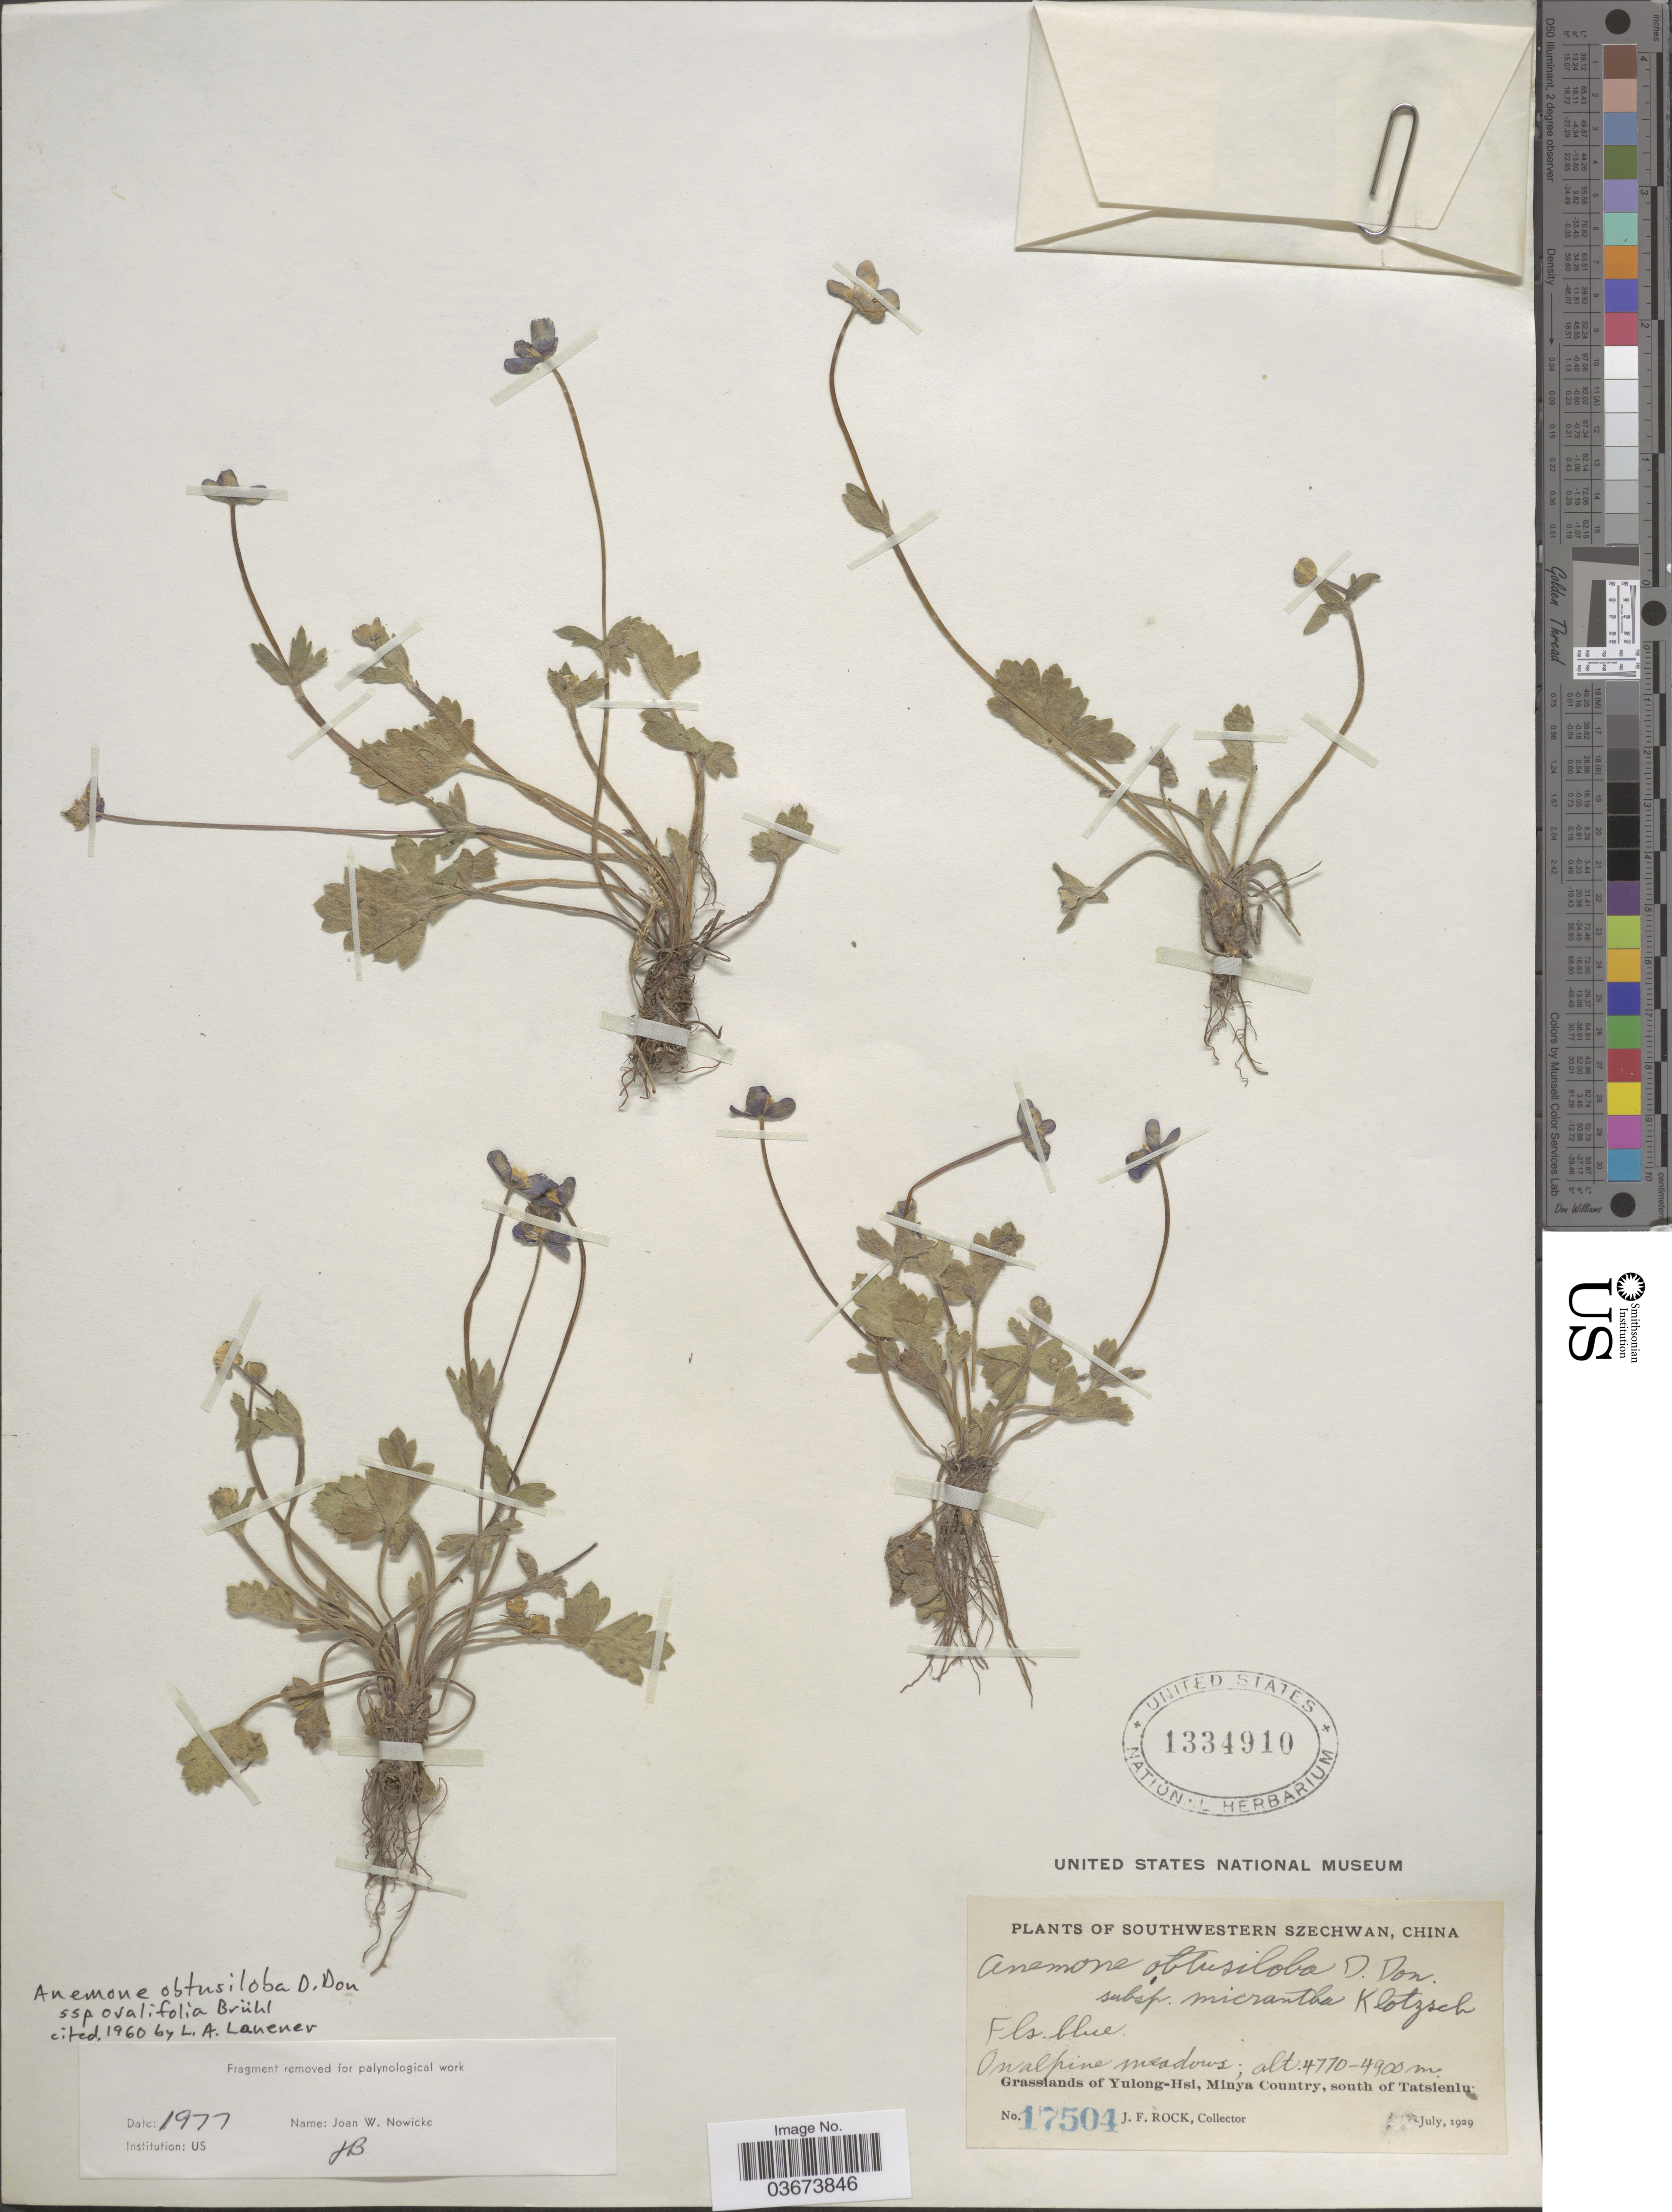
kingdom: Plantae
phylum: Tracheophyta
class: Magnoliopsida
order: Ranunculales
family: Ranunculaceae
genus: Anemone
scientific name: Anemone obtusiloba subsp. obtusiloba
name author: D. Don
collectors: J. Rock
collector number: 17504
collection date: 1929-07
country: China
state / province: Sichuan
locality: Southwestern Szechwan. Grasslands of Yulong-Hsi, Minya Country, south of Tatsienlu.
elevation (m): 4770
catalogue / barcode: US 1334910